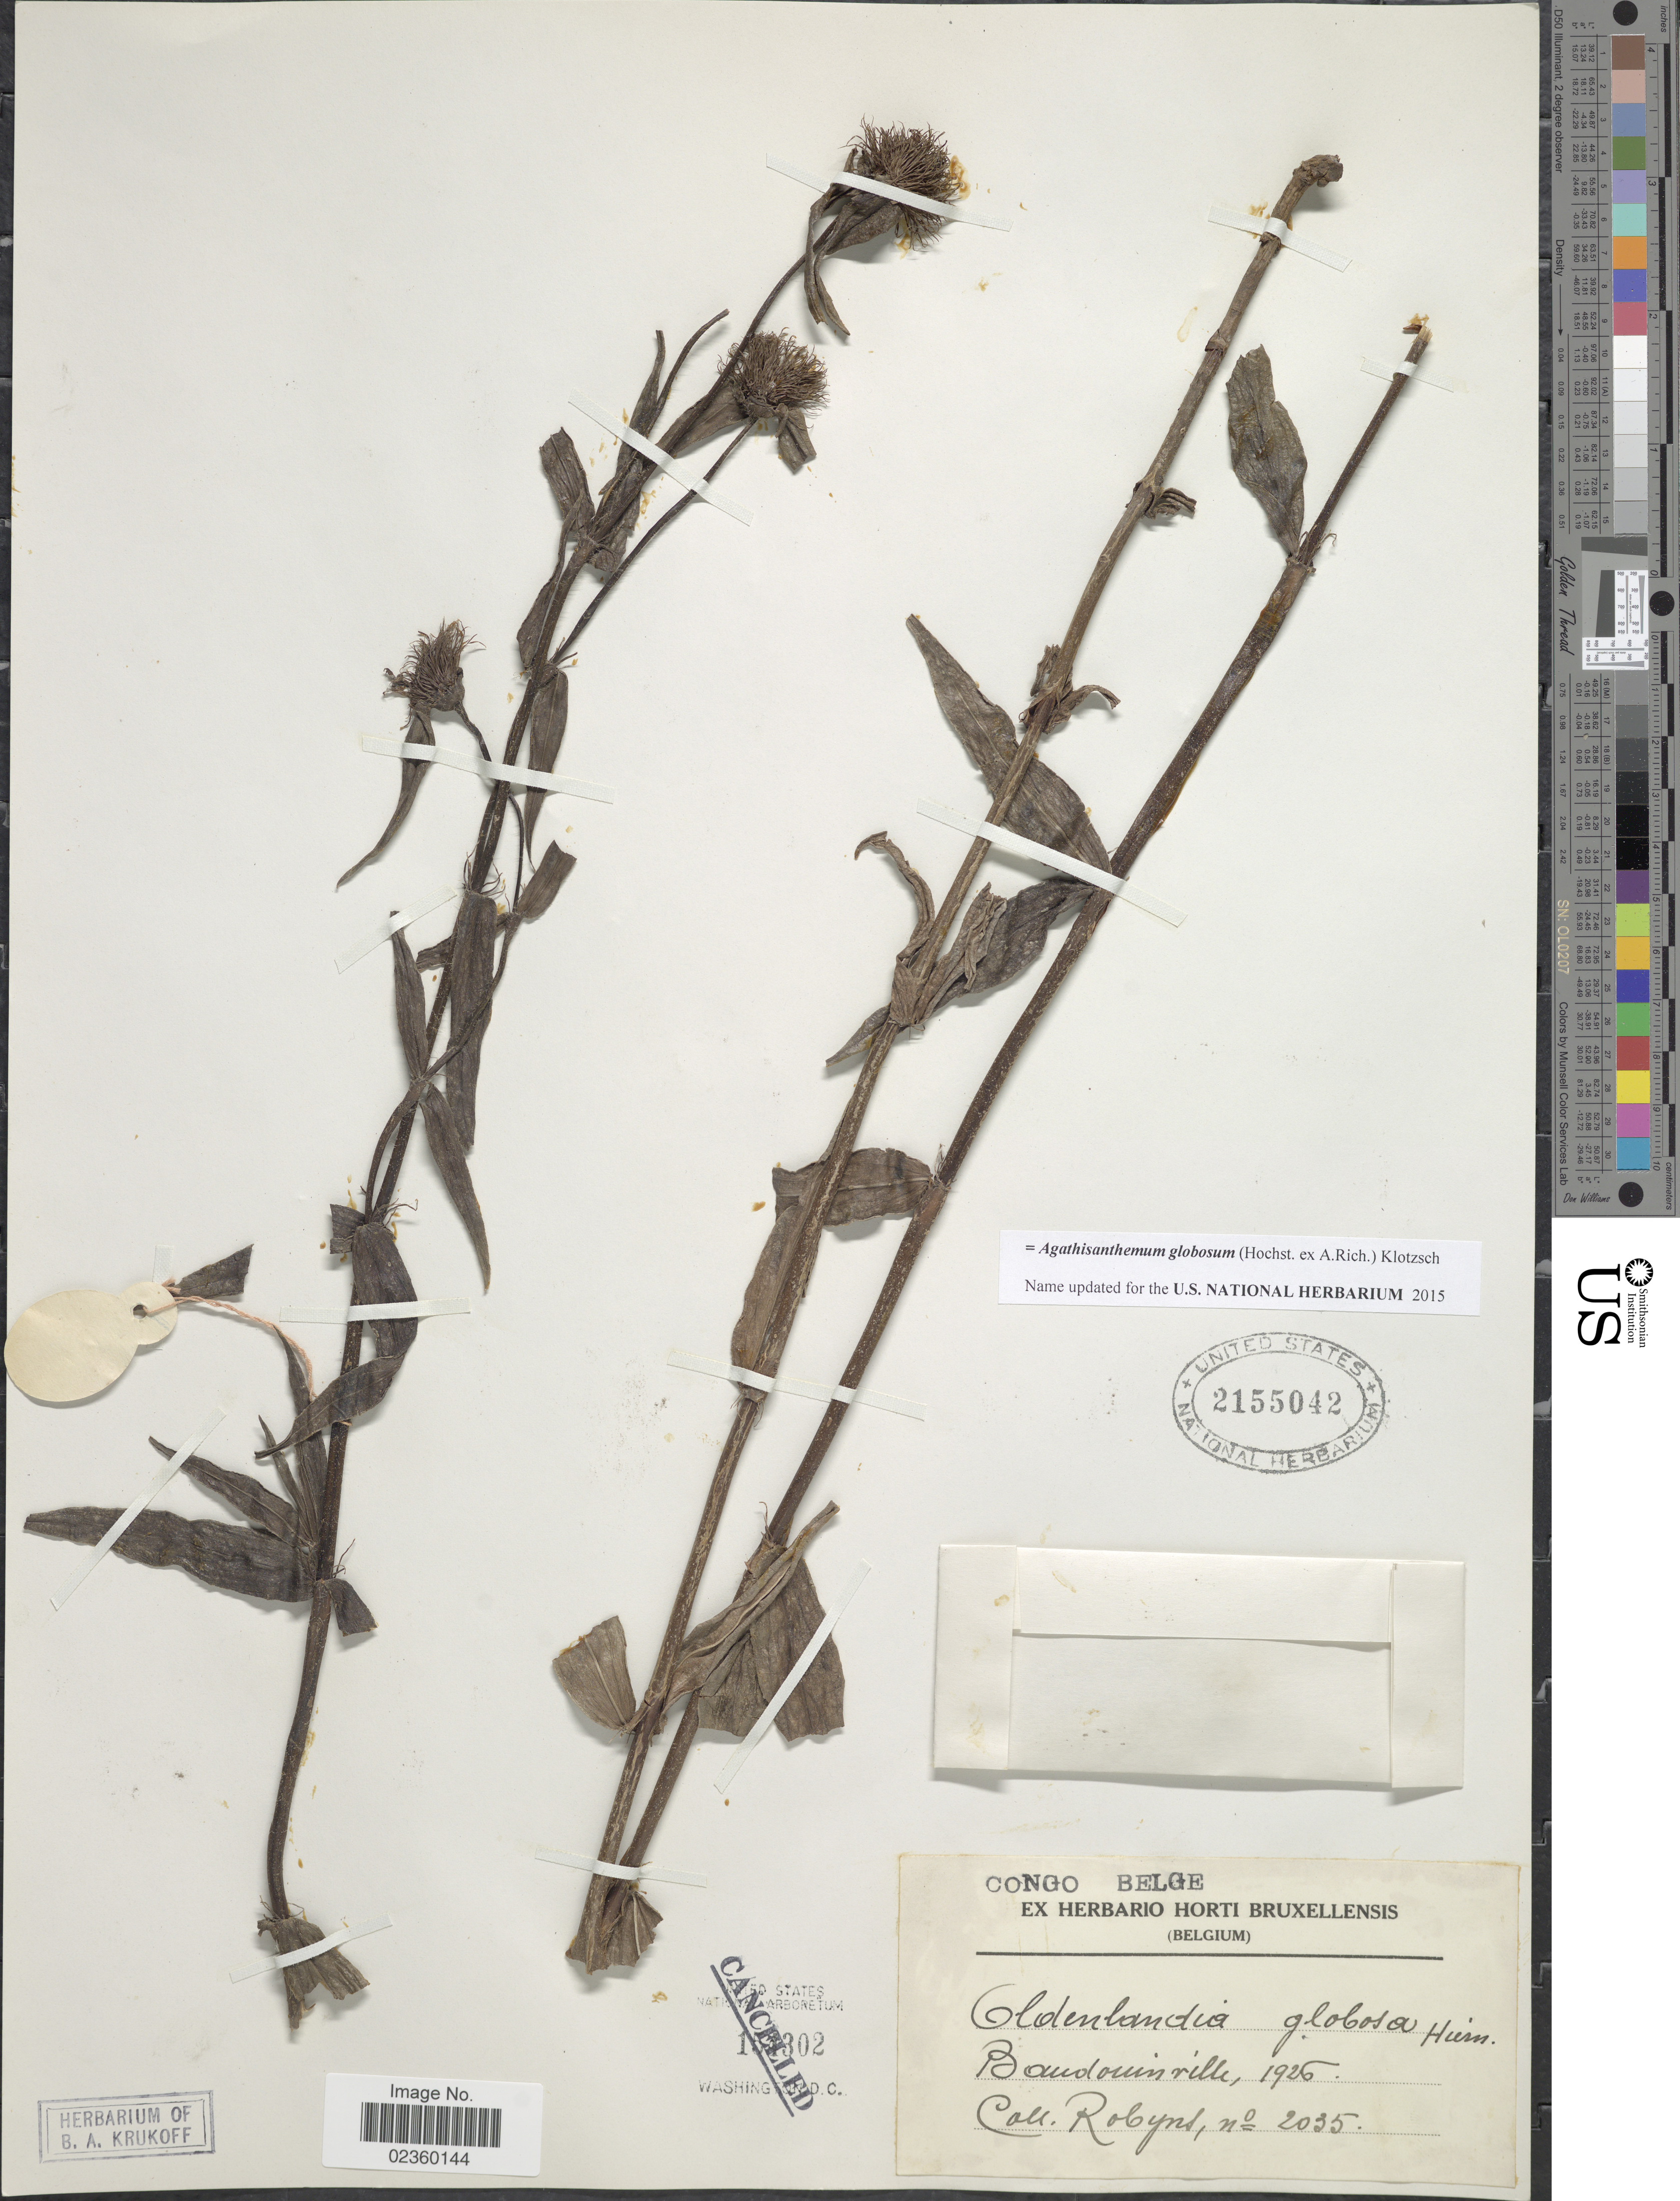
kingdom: Plantae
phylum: Tracheophyta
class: Magnoliopsida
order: Gentianales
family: Rubiaceae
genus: Agathisanthemum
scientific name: Agathisanthemum globosum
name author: (Hochst. ex A. Rich.) Klotzsch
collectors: -. Robyns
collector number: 2035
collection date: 1926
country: Congo, Democratic Republic of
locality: Congo Belge, Baudouinville.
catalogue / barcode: US 2155042